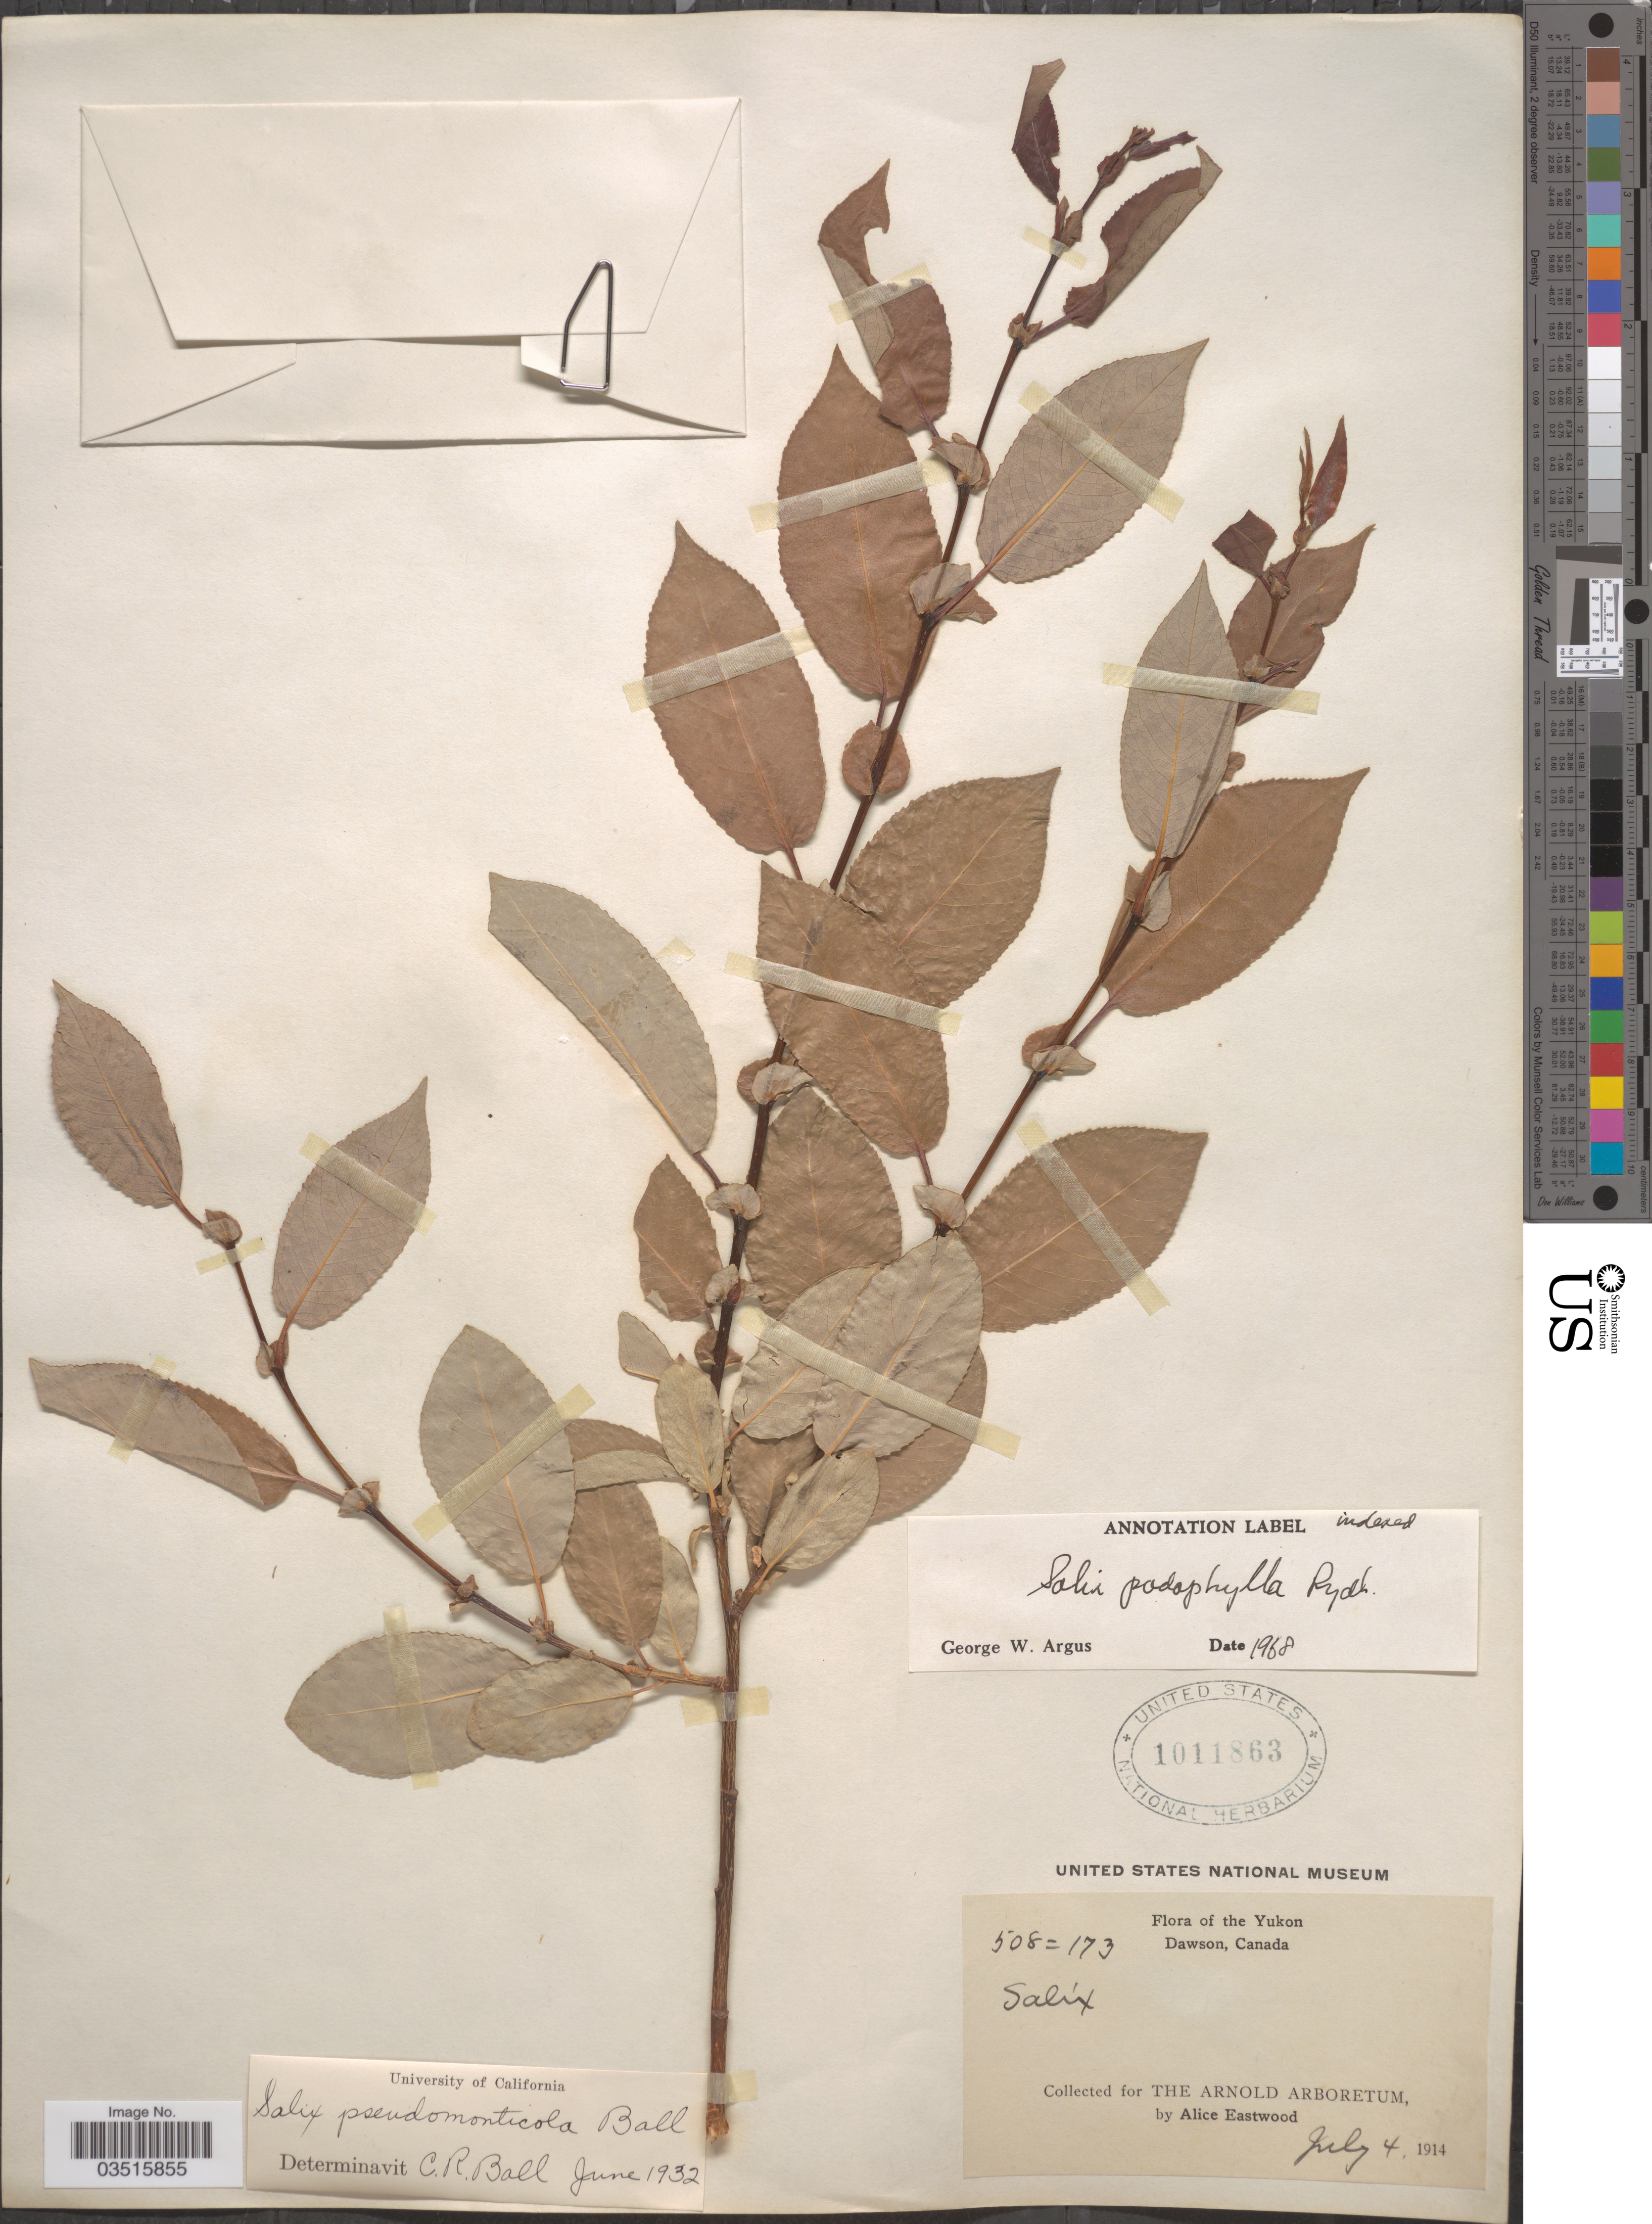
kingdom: Plantae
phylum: Tracheophyta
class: Magnoliopsida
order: Malpighiales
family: Salicaceae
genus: Salix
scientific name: Salix monticola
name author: Bebb.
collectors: A. Eastwood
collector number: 508=173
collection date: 1914-07-04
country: Canada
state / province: Yukon Territory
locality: The Yukon. Dawson.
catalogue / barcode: US 1011863